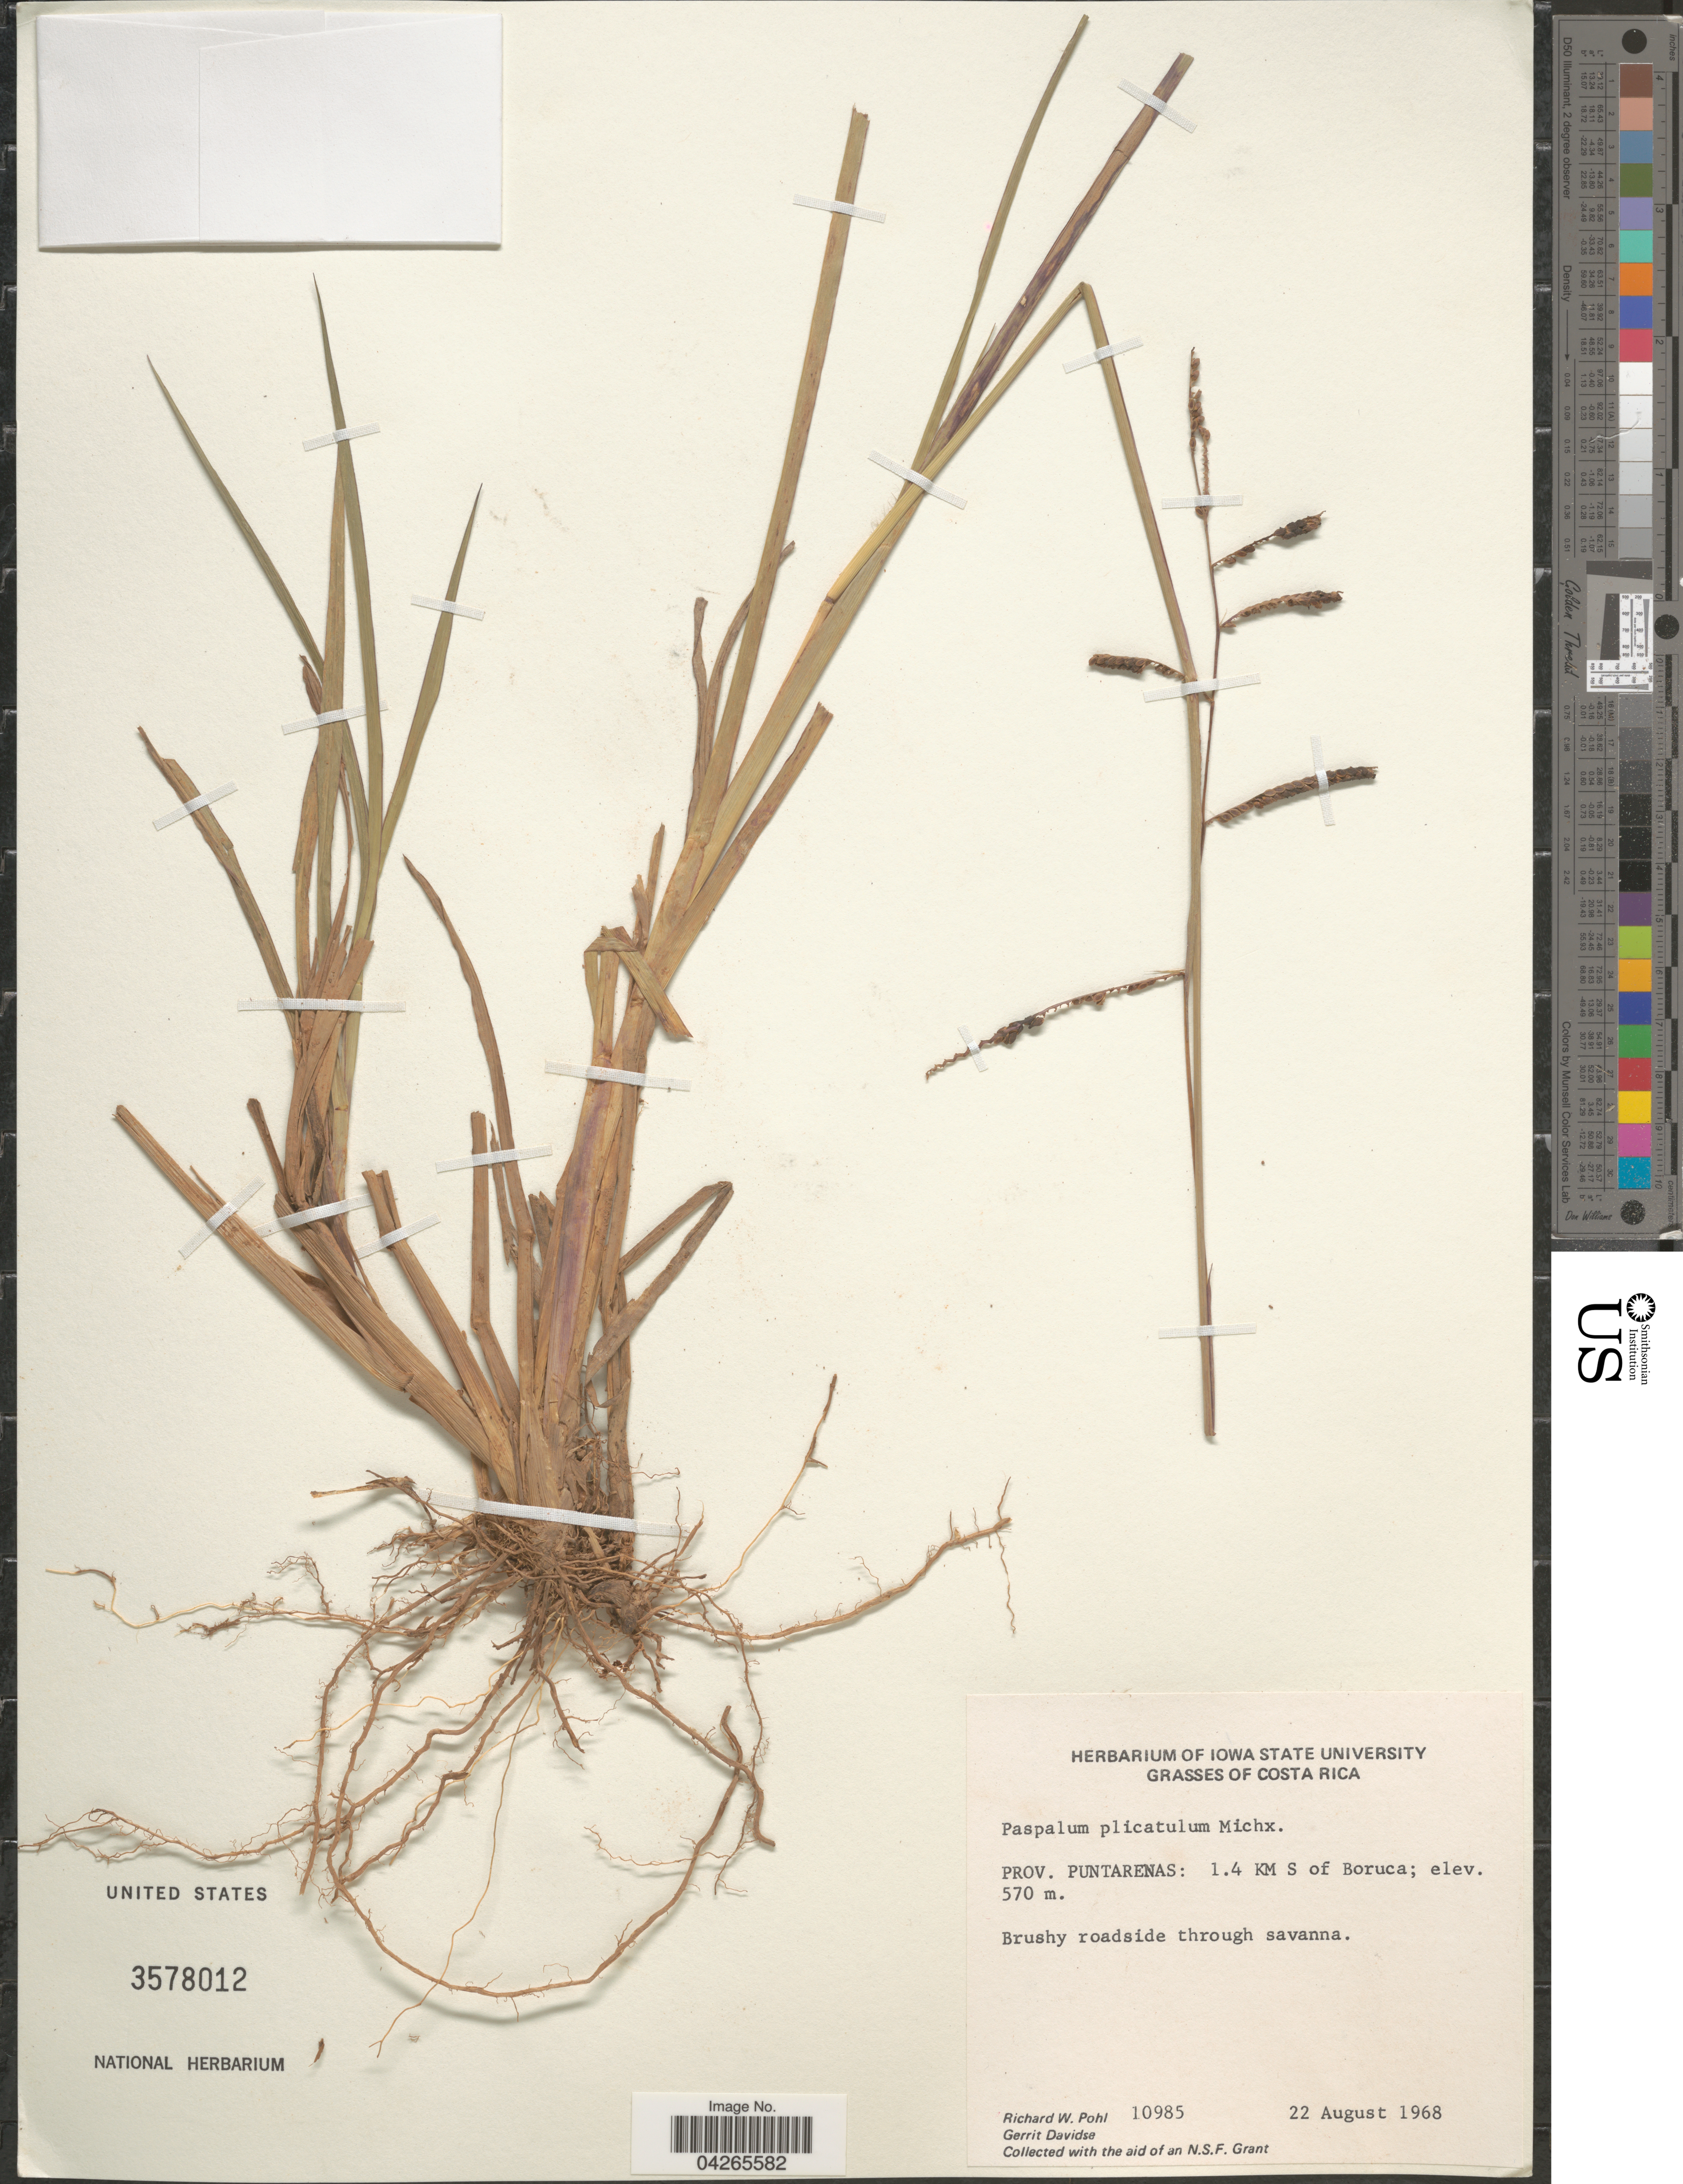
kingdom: Plantae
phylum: Tracheophyta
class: Liliopsida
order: Poales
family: Poaceae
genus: Paspalum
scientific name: Paspalum plicatulum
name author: Michx.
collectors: R. W. Pohl & G. Davidse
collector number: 10985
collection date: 1968-08-22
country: Costa Rica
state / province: Puntarenas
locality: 1.4 KM S of Boruca.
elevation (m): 570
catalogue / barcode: US 3578012